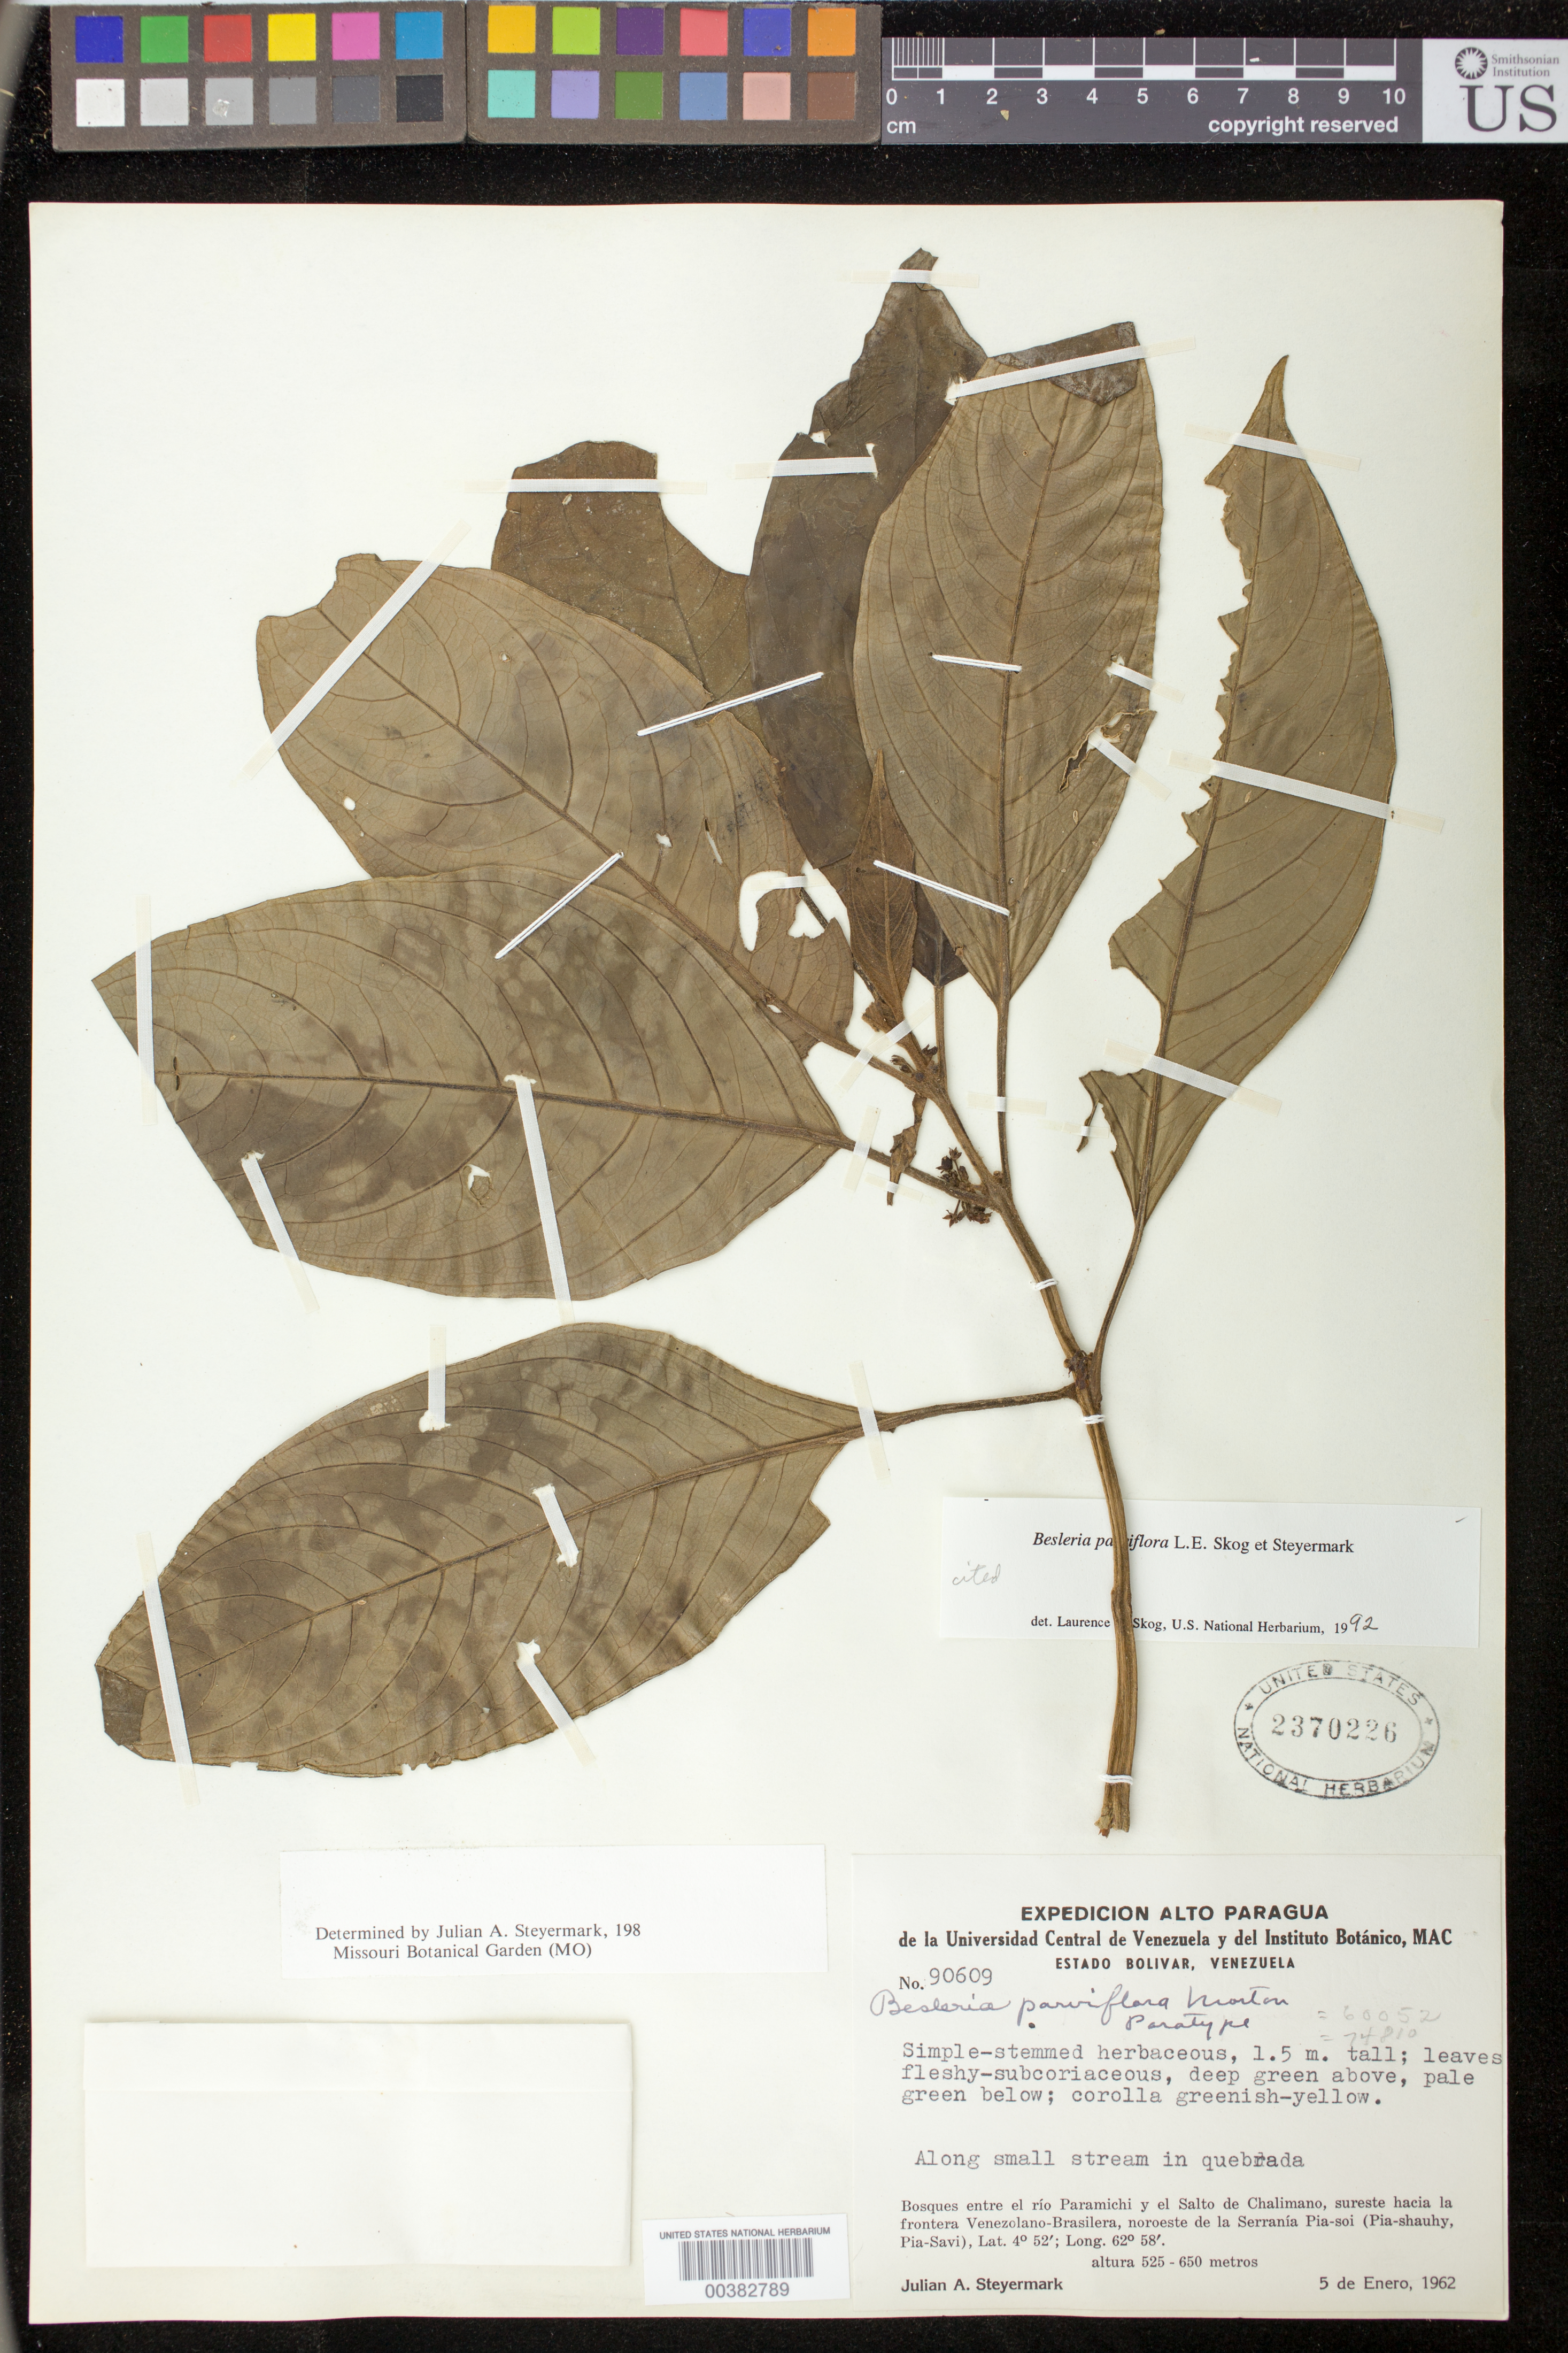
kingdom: Plantae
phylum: Tracheophyta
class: Magnoliopsida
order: Lamiales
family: Gesneriaceae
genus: Besleria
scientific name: Besleria parviflora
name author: L.E. Skog & Steyerm.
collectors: J. Steyermark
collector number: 90609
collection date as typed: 05 Jan 1962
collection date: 1962-01-05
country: Venezuela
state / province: Bolívar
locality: Entre el Rio Paramichi y el Salto de Chalimano, SE hacia la frontera Venezolano-Brasilera, NE de la Serrania Pia-soi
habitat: Along small stream in quebrada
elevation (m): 525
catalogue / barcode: US 2370226